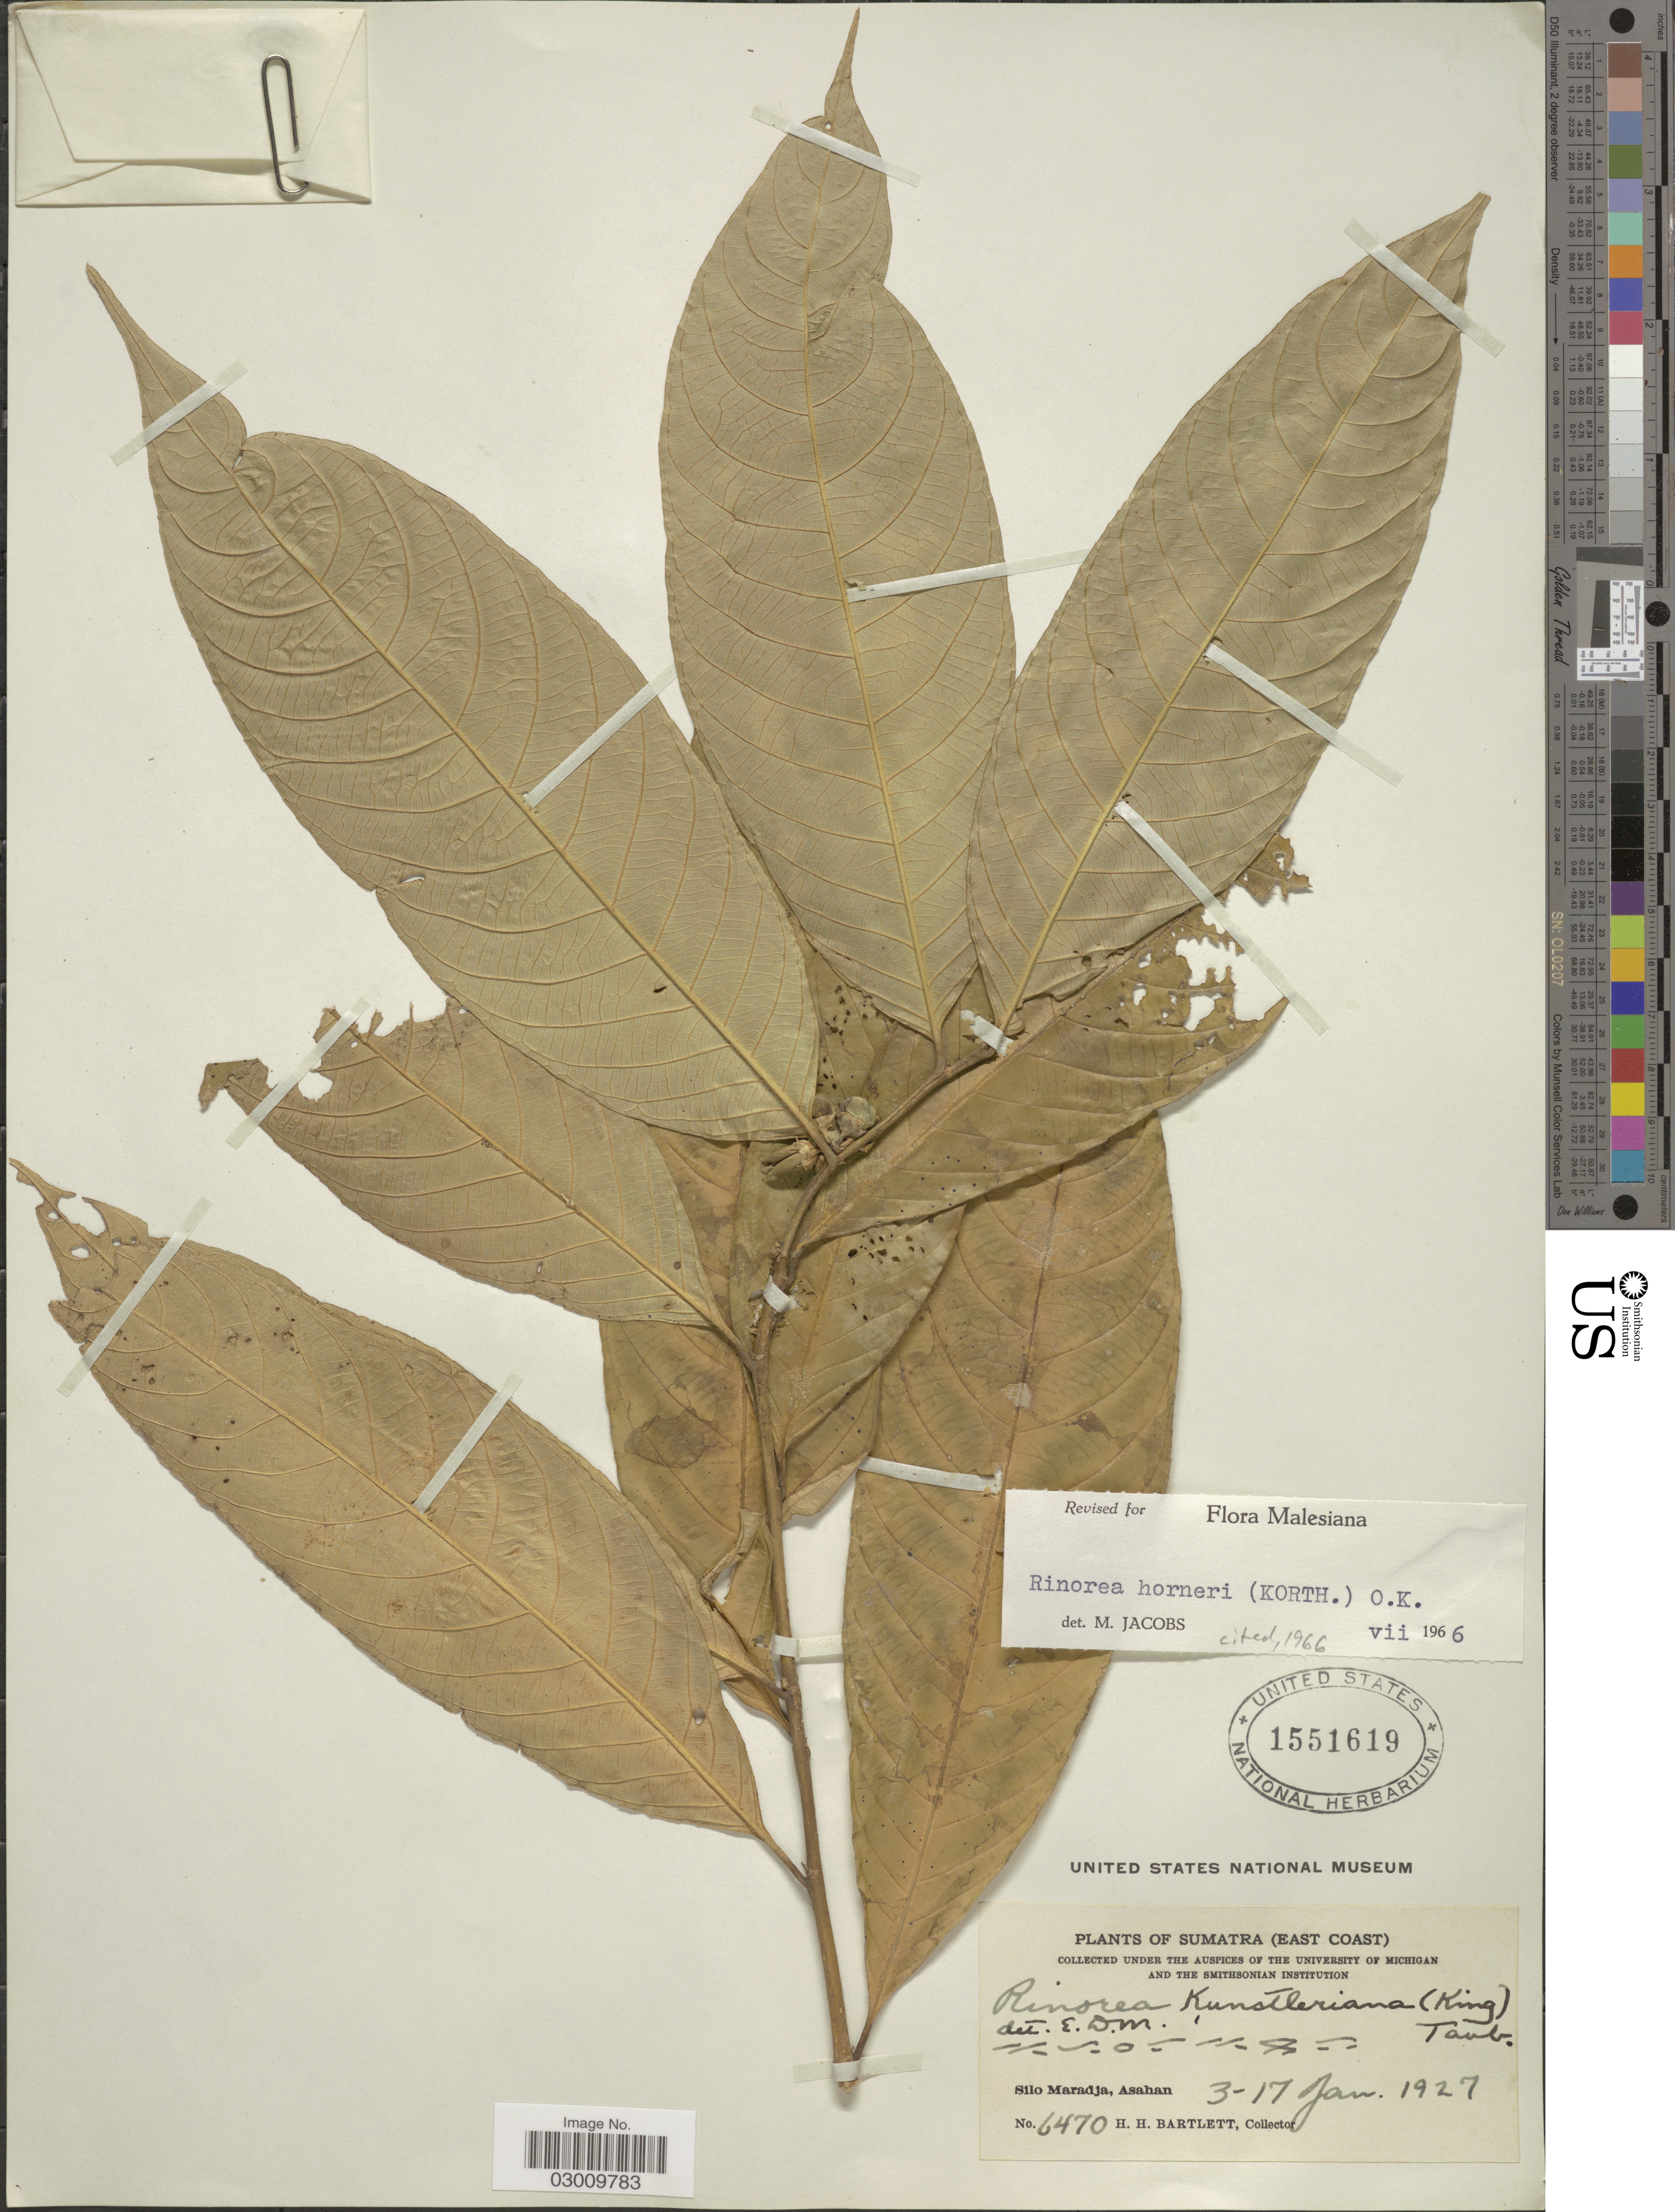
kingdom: Plantae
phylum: Tracheophyta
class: Magnoliopsida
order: Malpighiales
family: Violaceae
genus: Rinorea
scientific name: Rinorea horneri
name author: (Korth.) Kuntze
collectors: H. H. Bartlett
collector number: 6470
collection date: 1927-01-03/1927-01-17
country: Indonesia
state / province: Sumatra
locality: (East Coast). Silo Maradja, Asahan.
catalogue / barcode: US 1551619